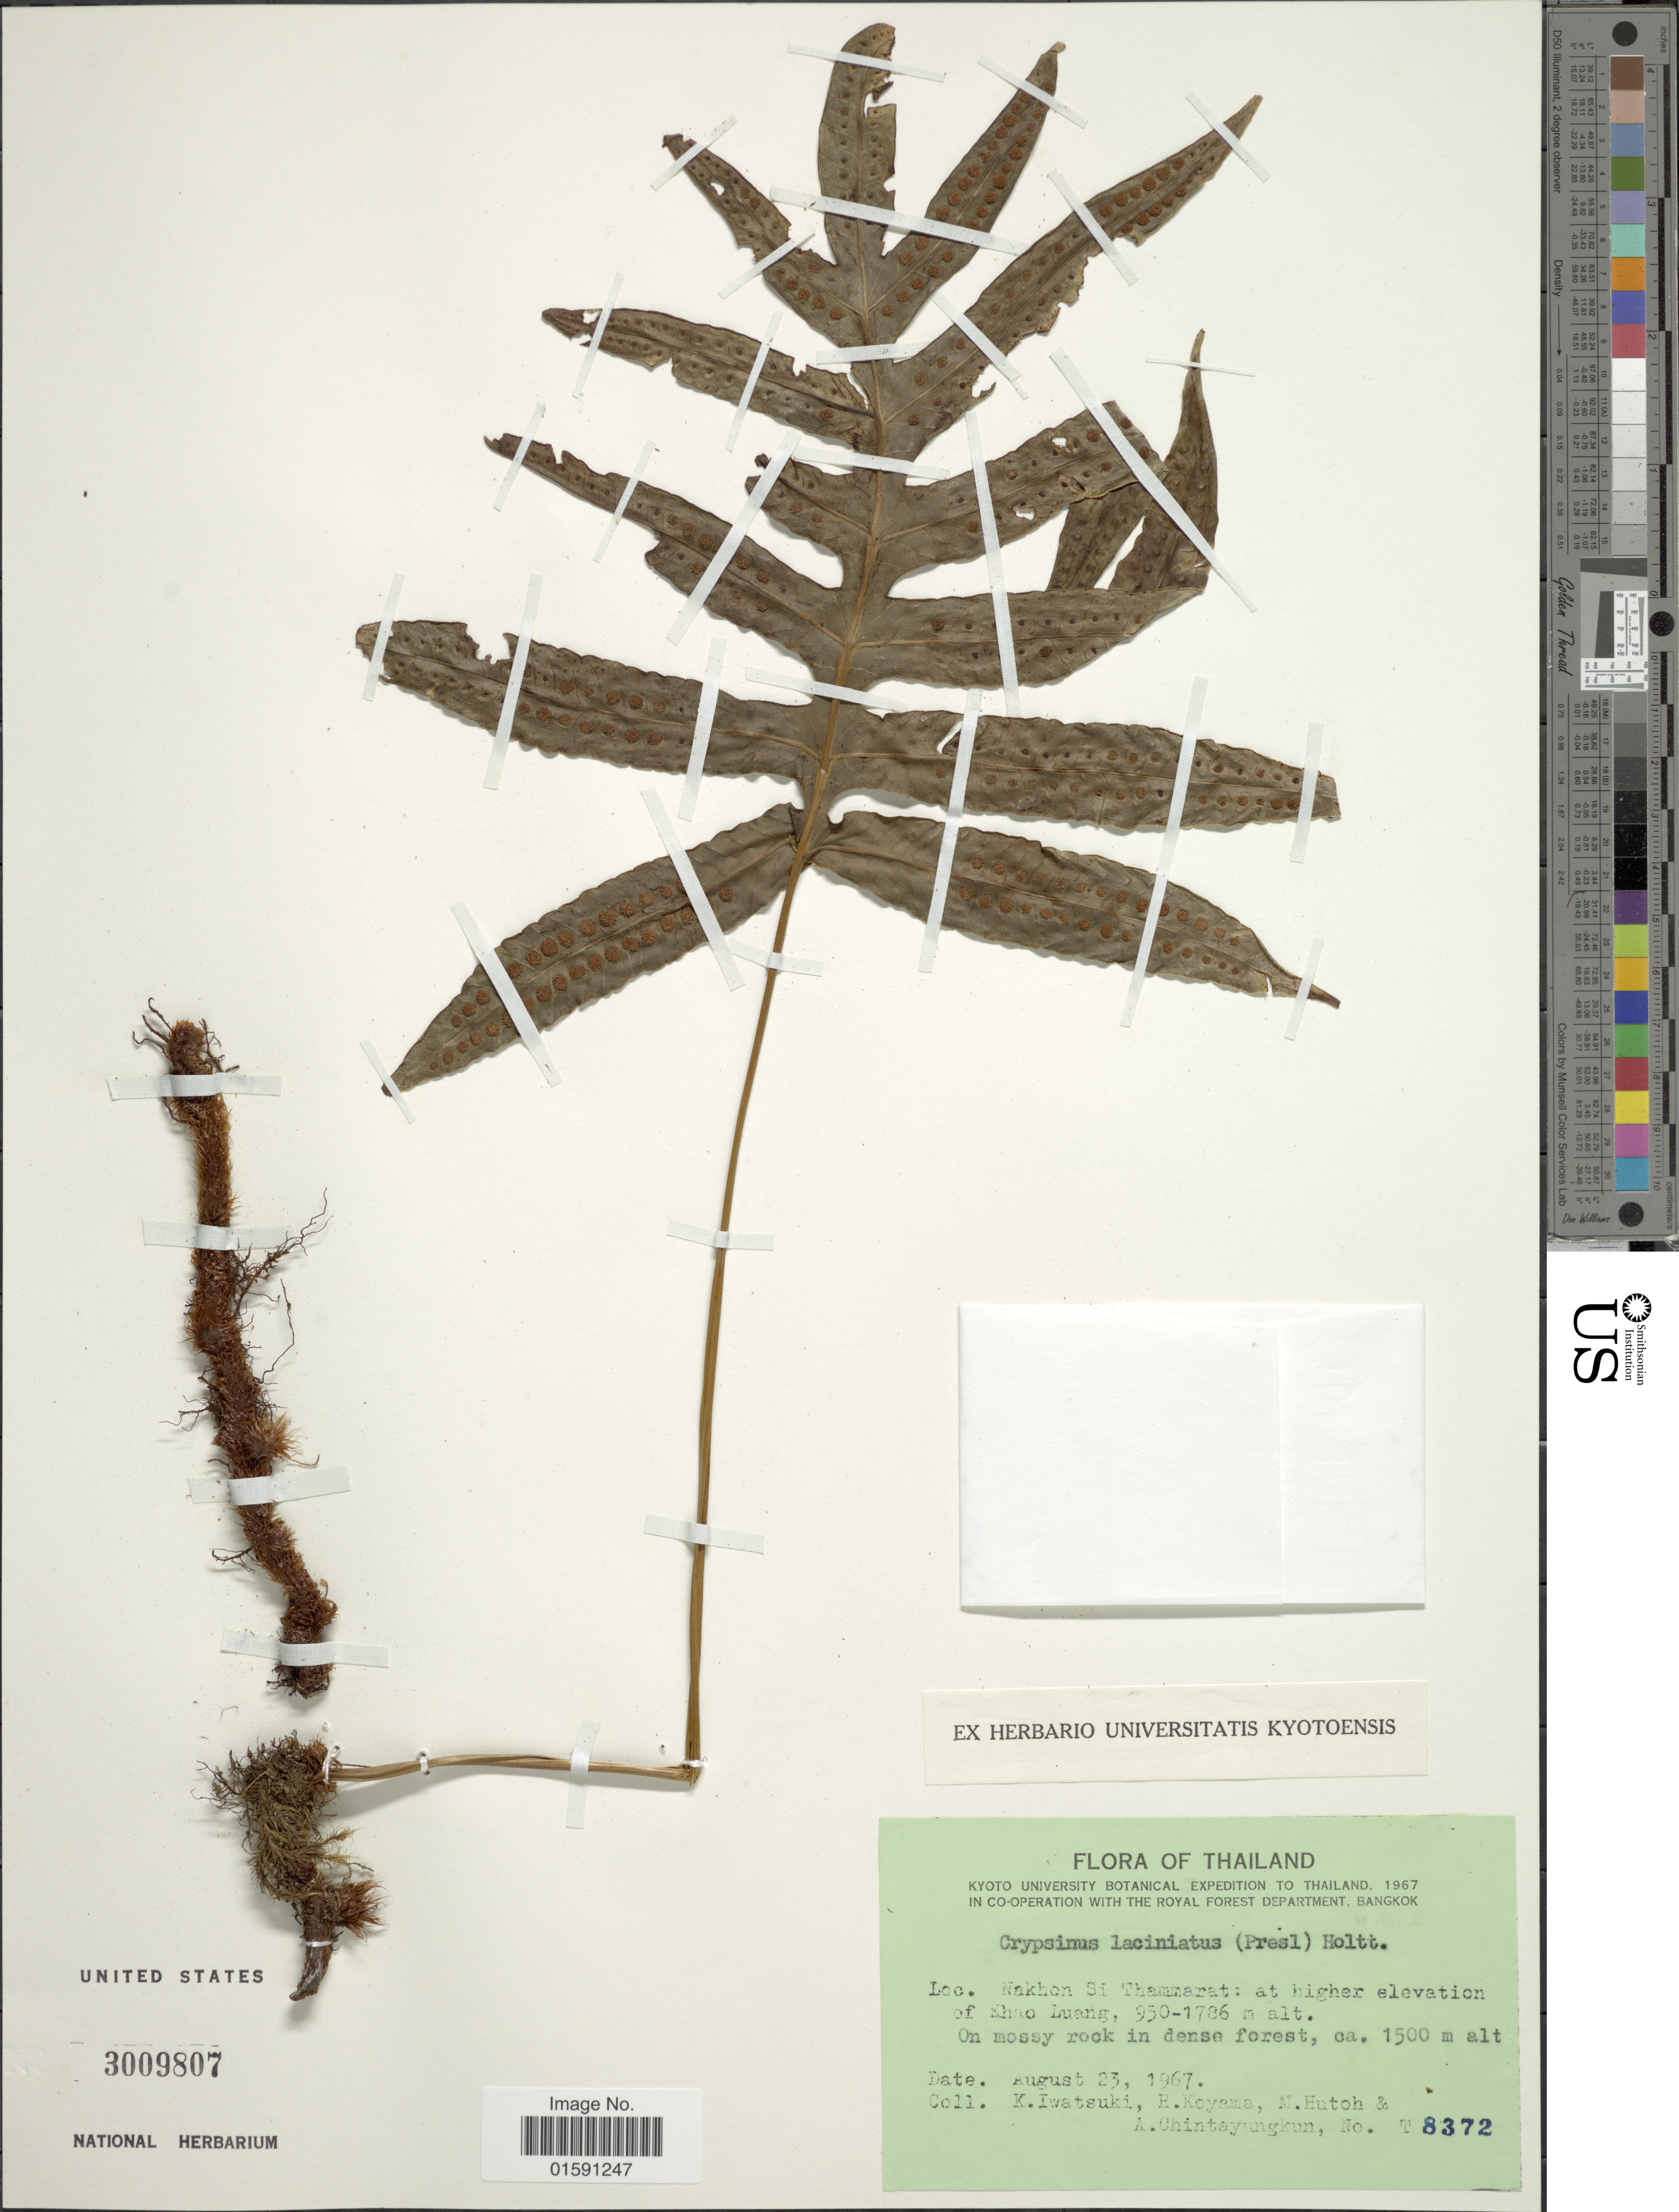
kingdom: Plantae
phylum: Tracheophyta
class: Polypodiopsida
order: Polypodiales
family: Polypodiaceae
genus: Selliguea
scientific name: Selliguea laciniata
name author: (C. Presl) Hovenkamp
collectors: K. Iwatsuki, H. Koyama, M. Hutoh & A. Chintayungkun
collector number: T 8372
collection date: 1967-08-23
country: Thailand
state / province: Nakhon Si Thammarat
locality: At higher elevation of Khao Lunag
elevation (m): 1500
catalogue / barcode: US 3009807